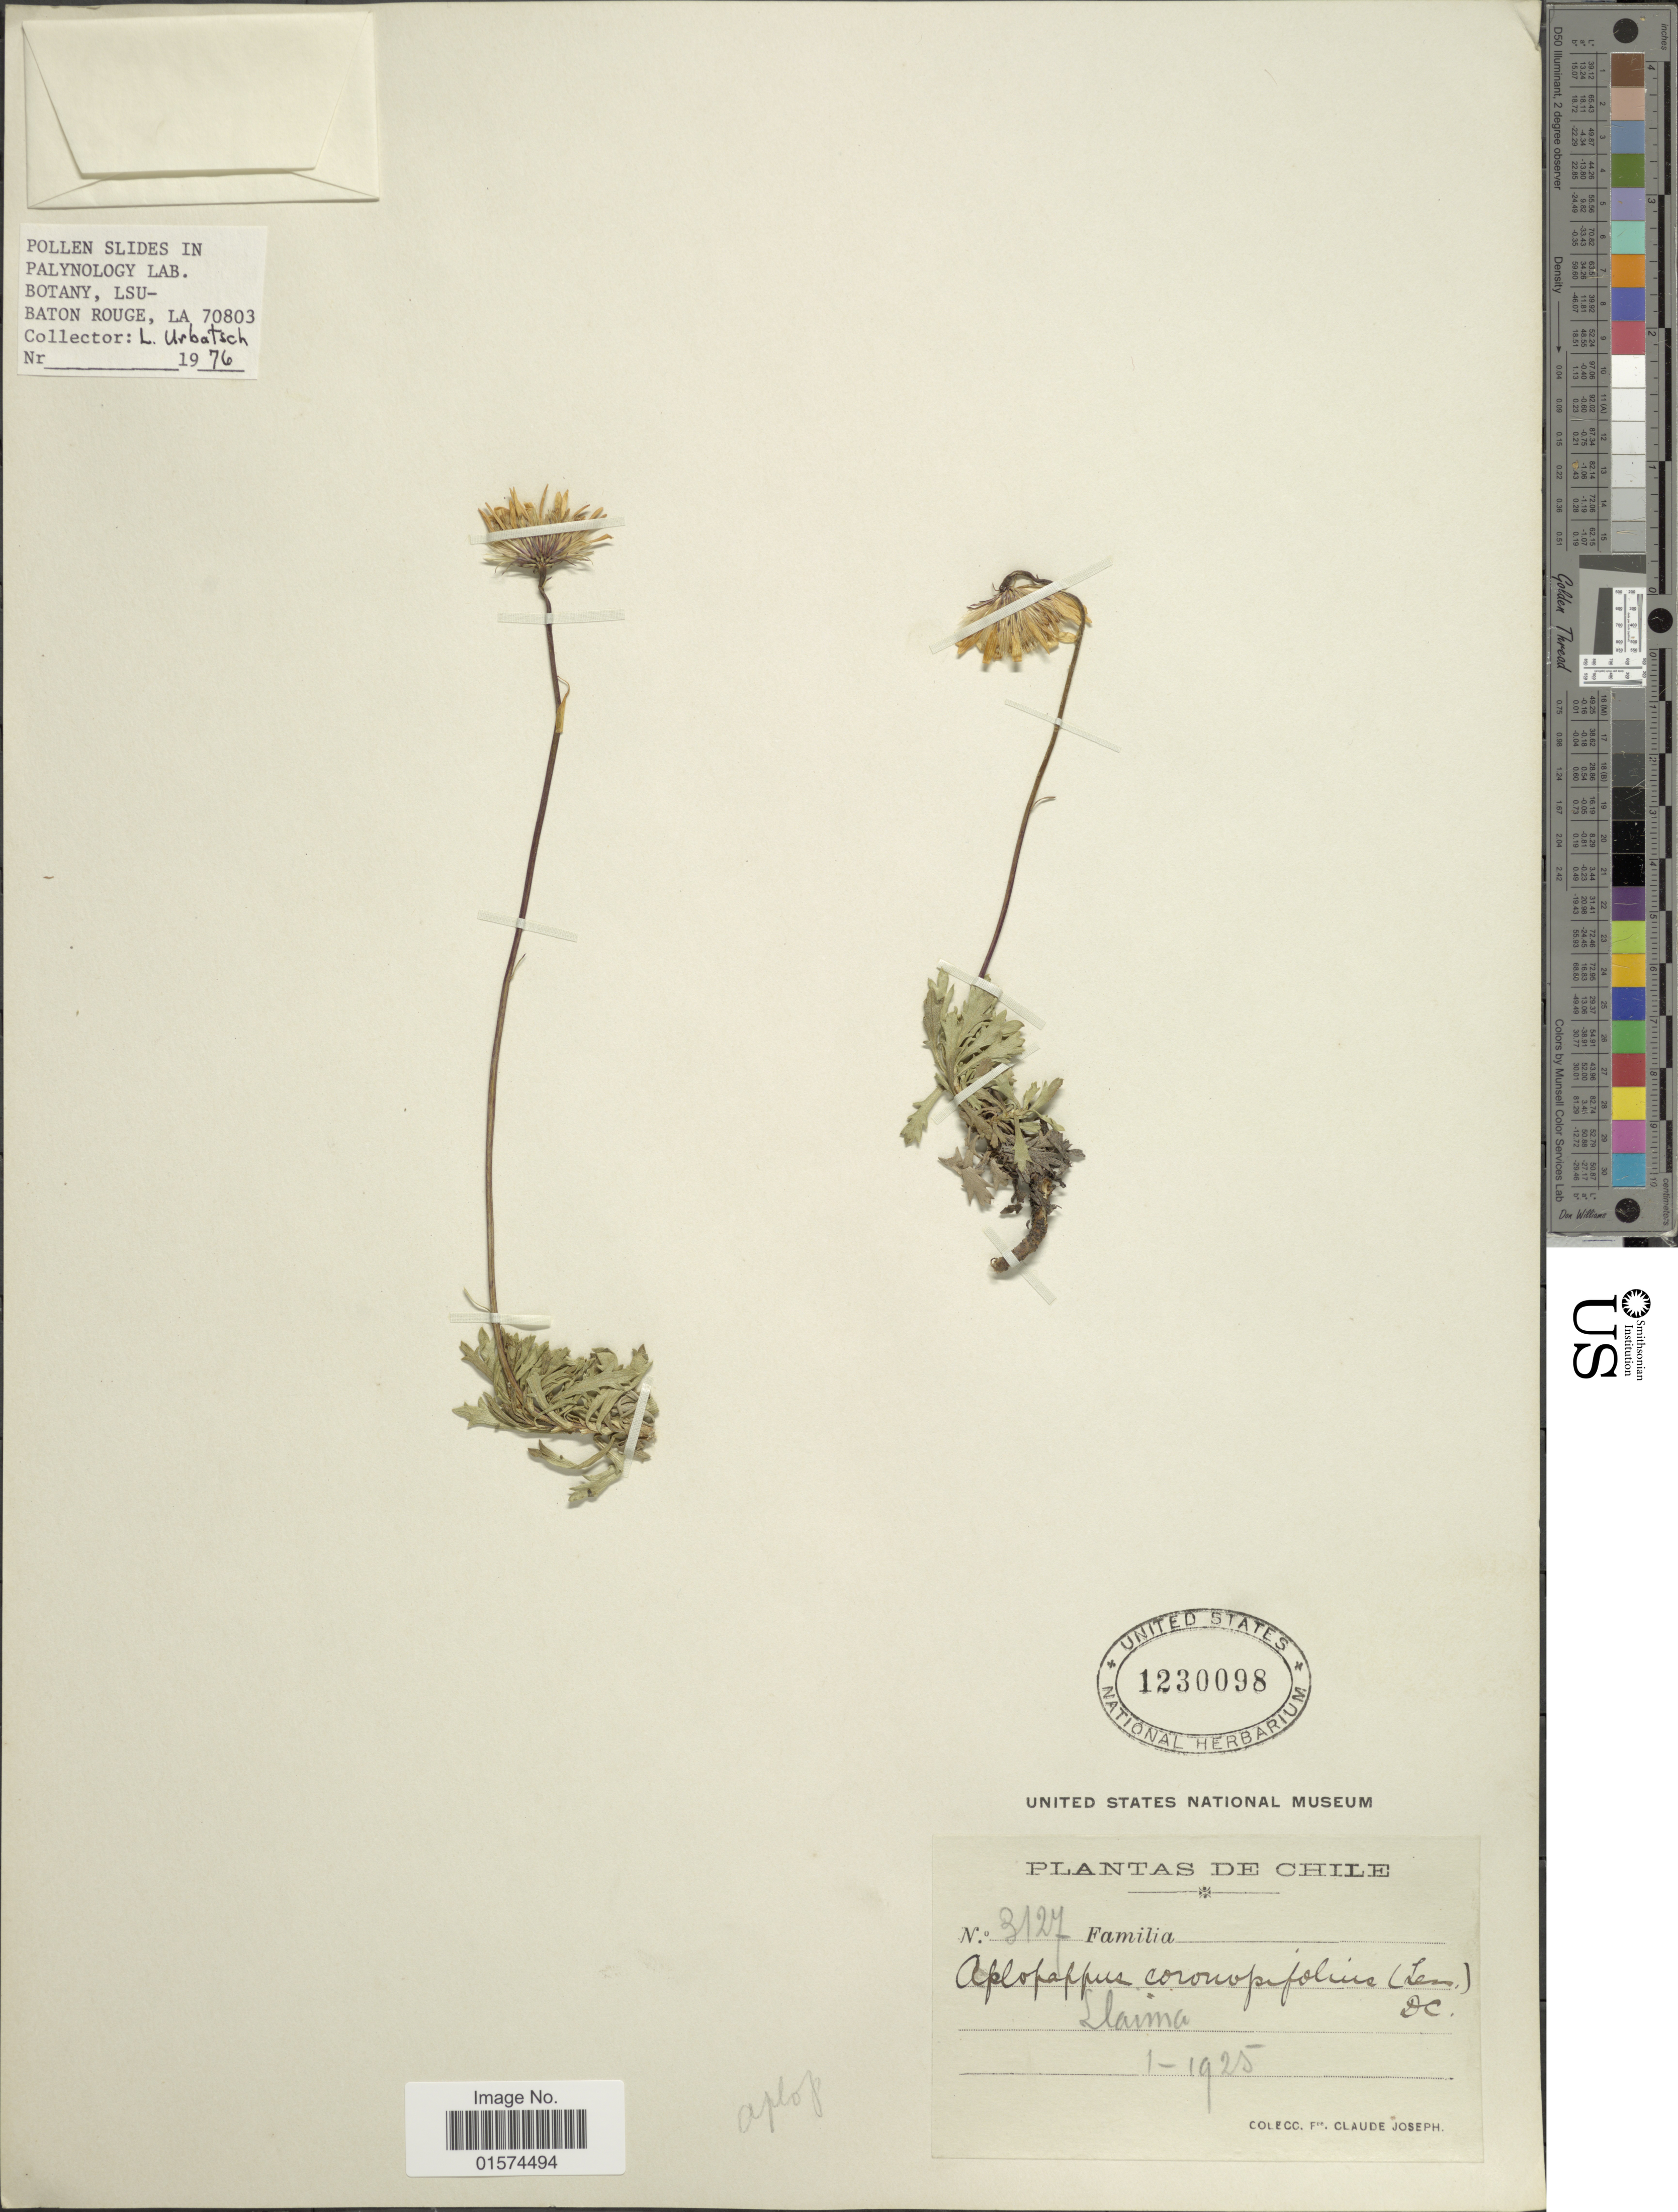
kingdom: Plantae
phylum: Tracheophyta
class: Magnoliopsida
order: Asterales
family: Asteraceae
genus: Haplopappus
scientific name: Haplopappus coronopifolius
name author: (Less.) DC.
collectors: Frere Claude Joseph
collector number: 3127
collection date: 1925-01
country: Chile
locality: Llama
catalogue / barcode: US 1230098